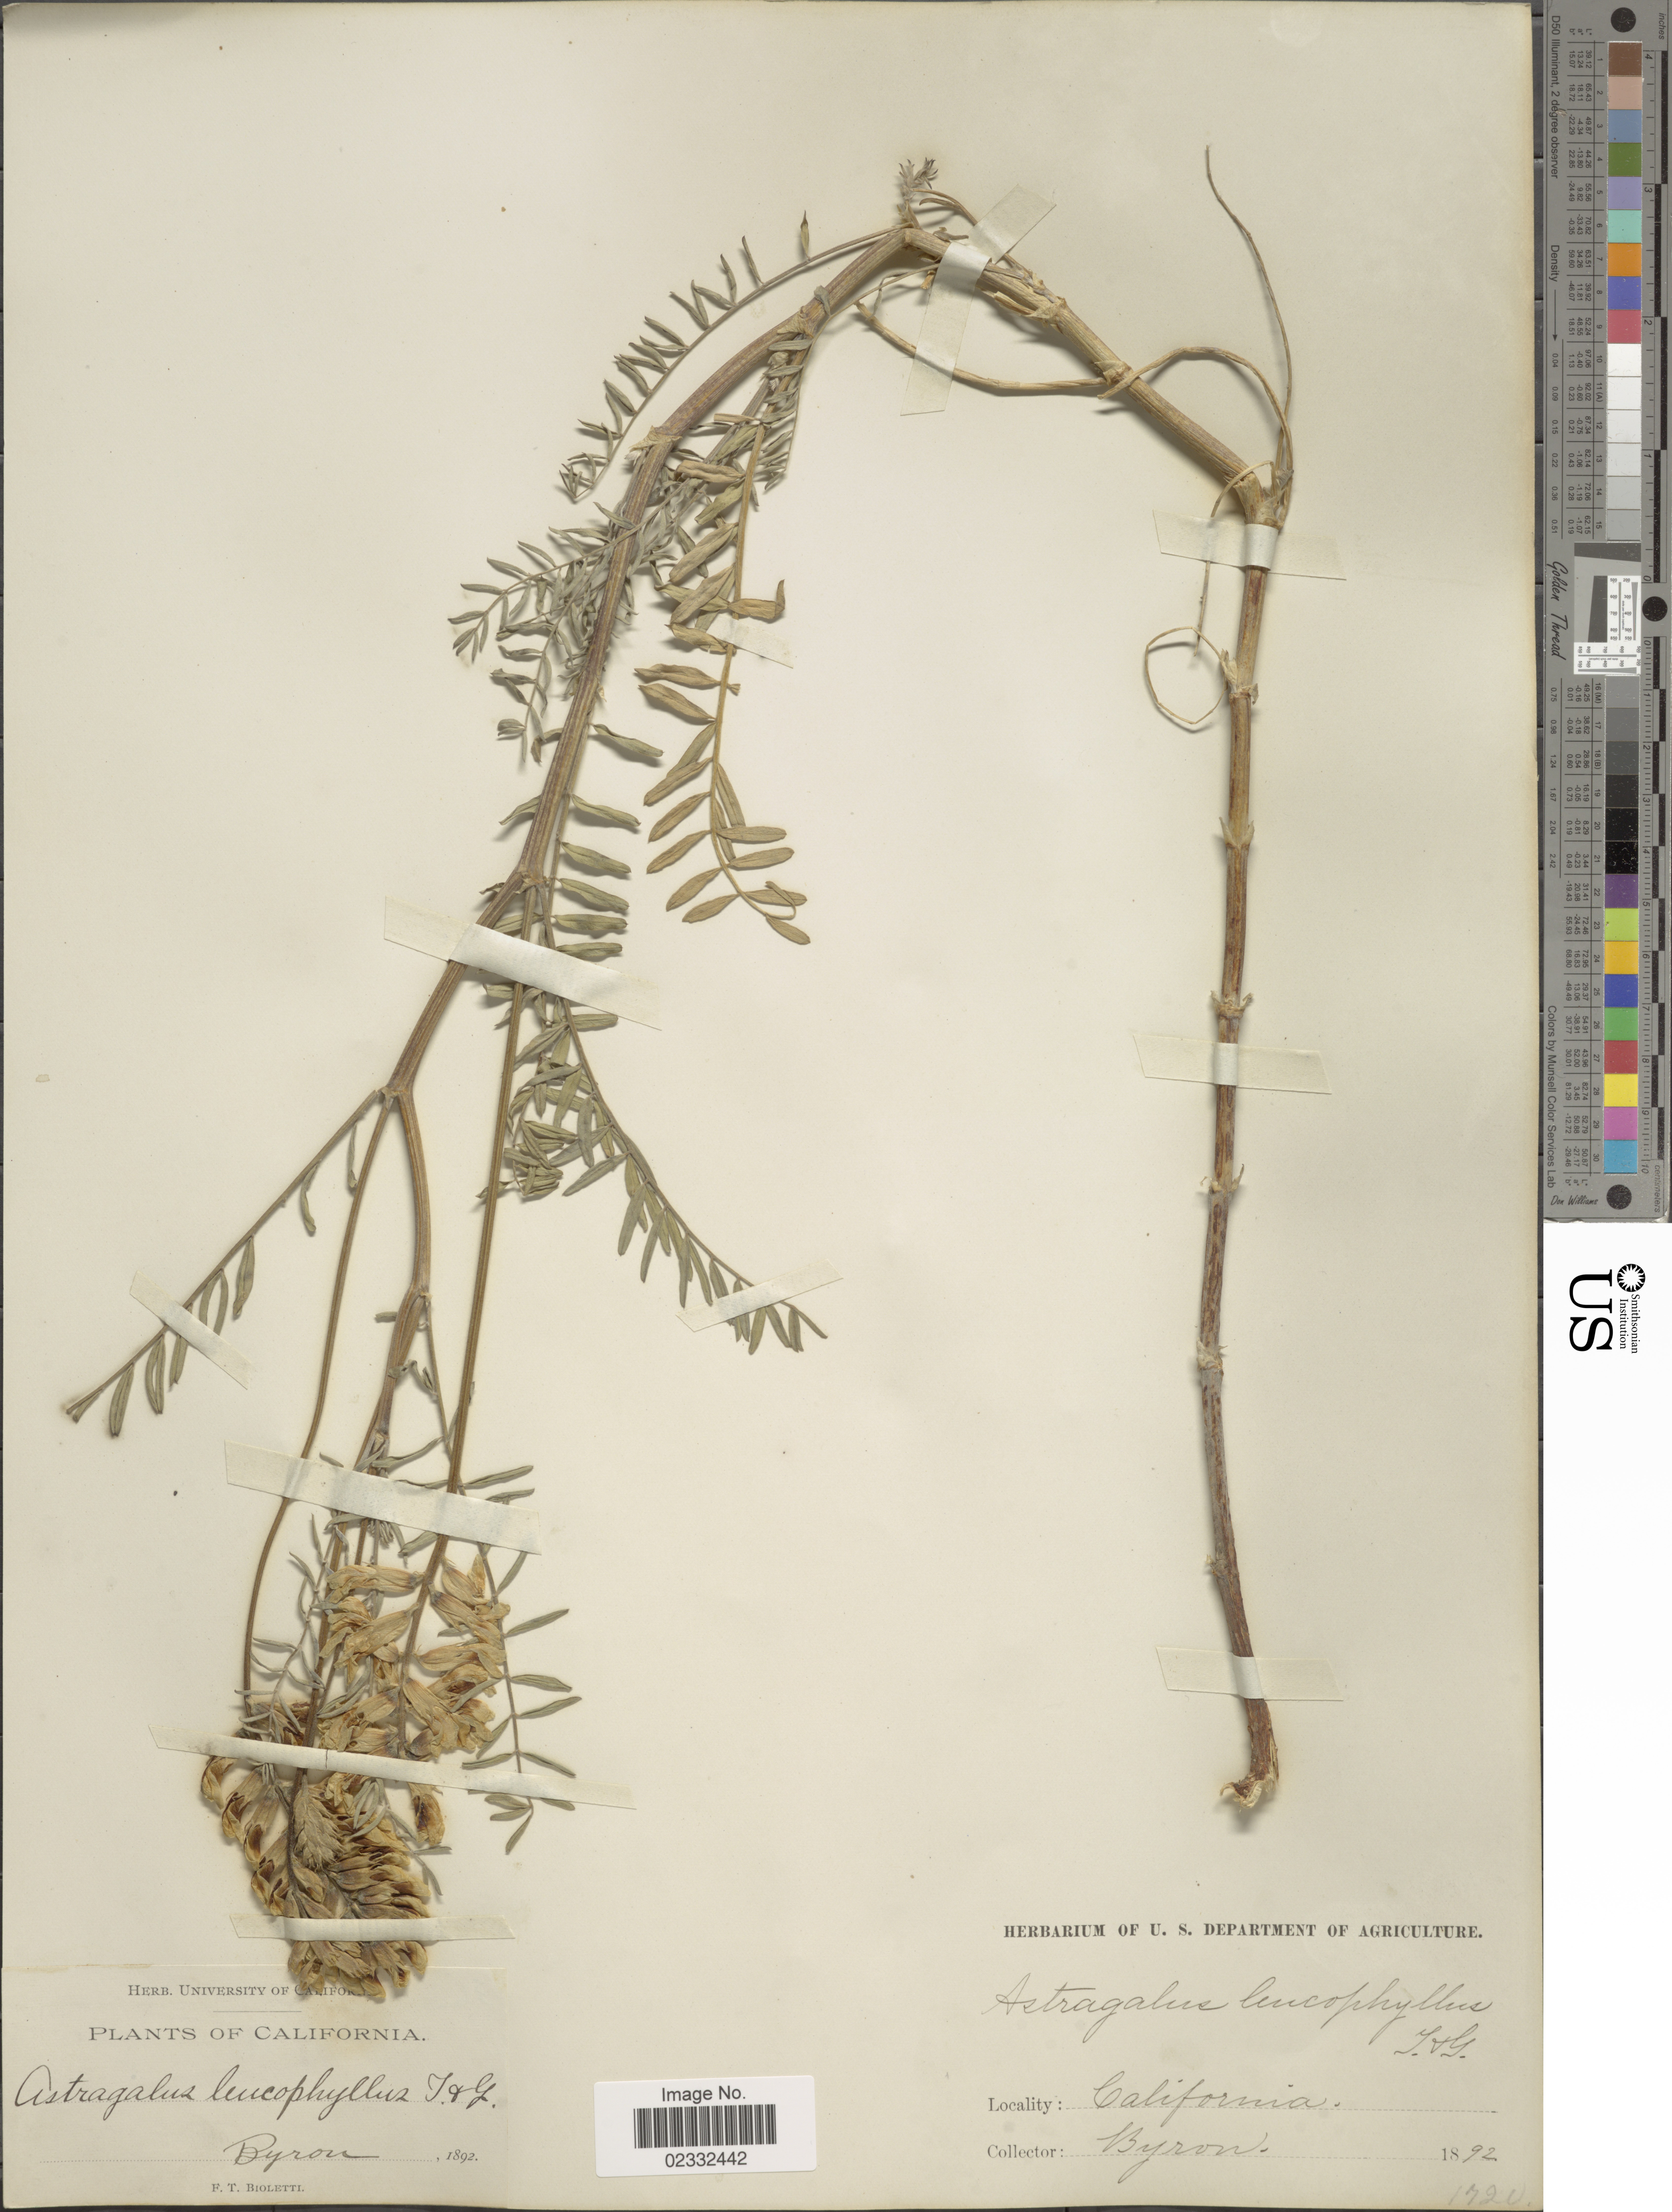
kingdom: Plantae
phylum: Tracheophyta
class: Magnoliopsida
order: Fabales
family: Fabaceae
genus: Astragalus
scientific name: Astragalus leucophyllus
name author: Torr. & A. Gray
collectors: F. T. Bioletti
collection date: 1892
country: United States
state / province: California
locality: Byron.